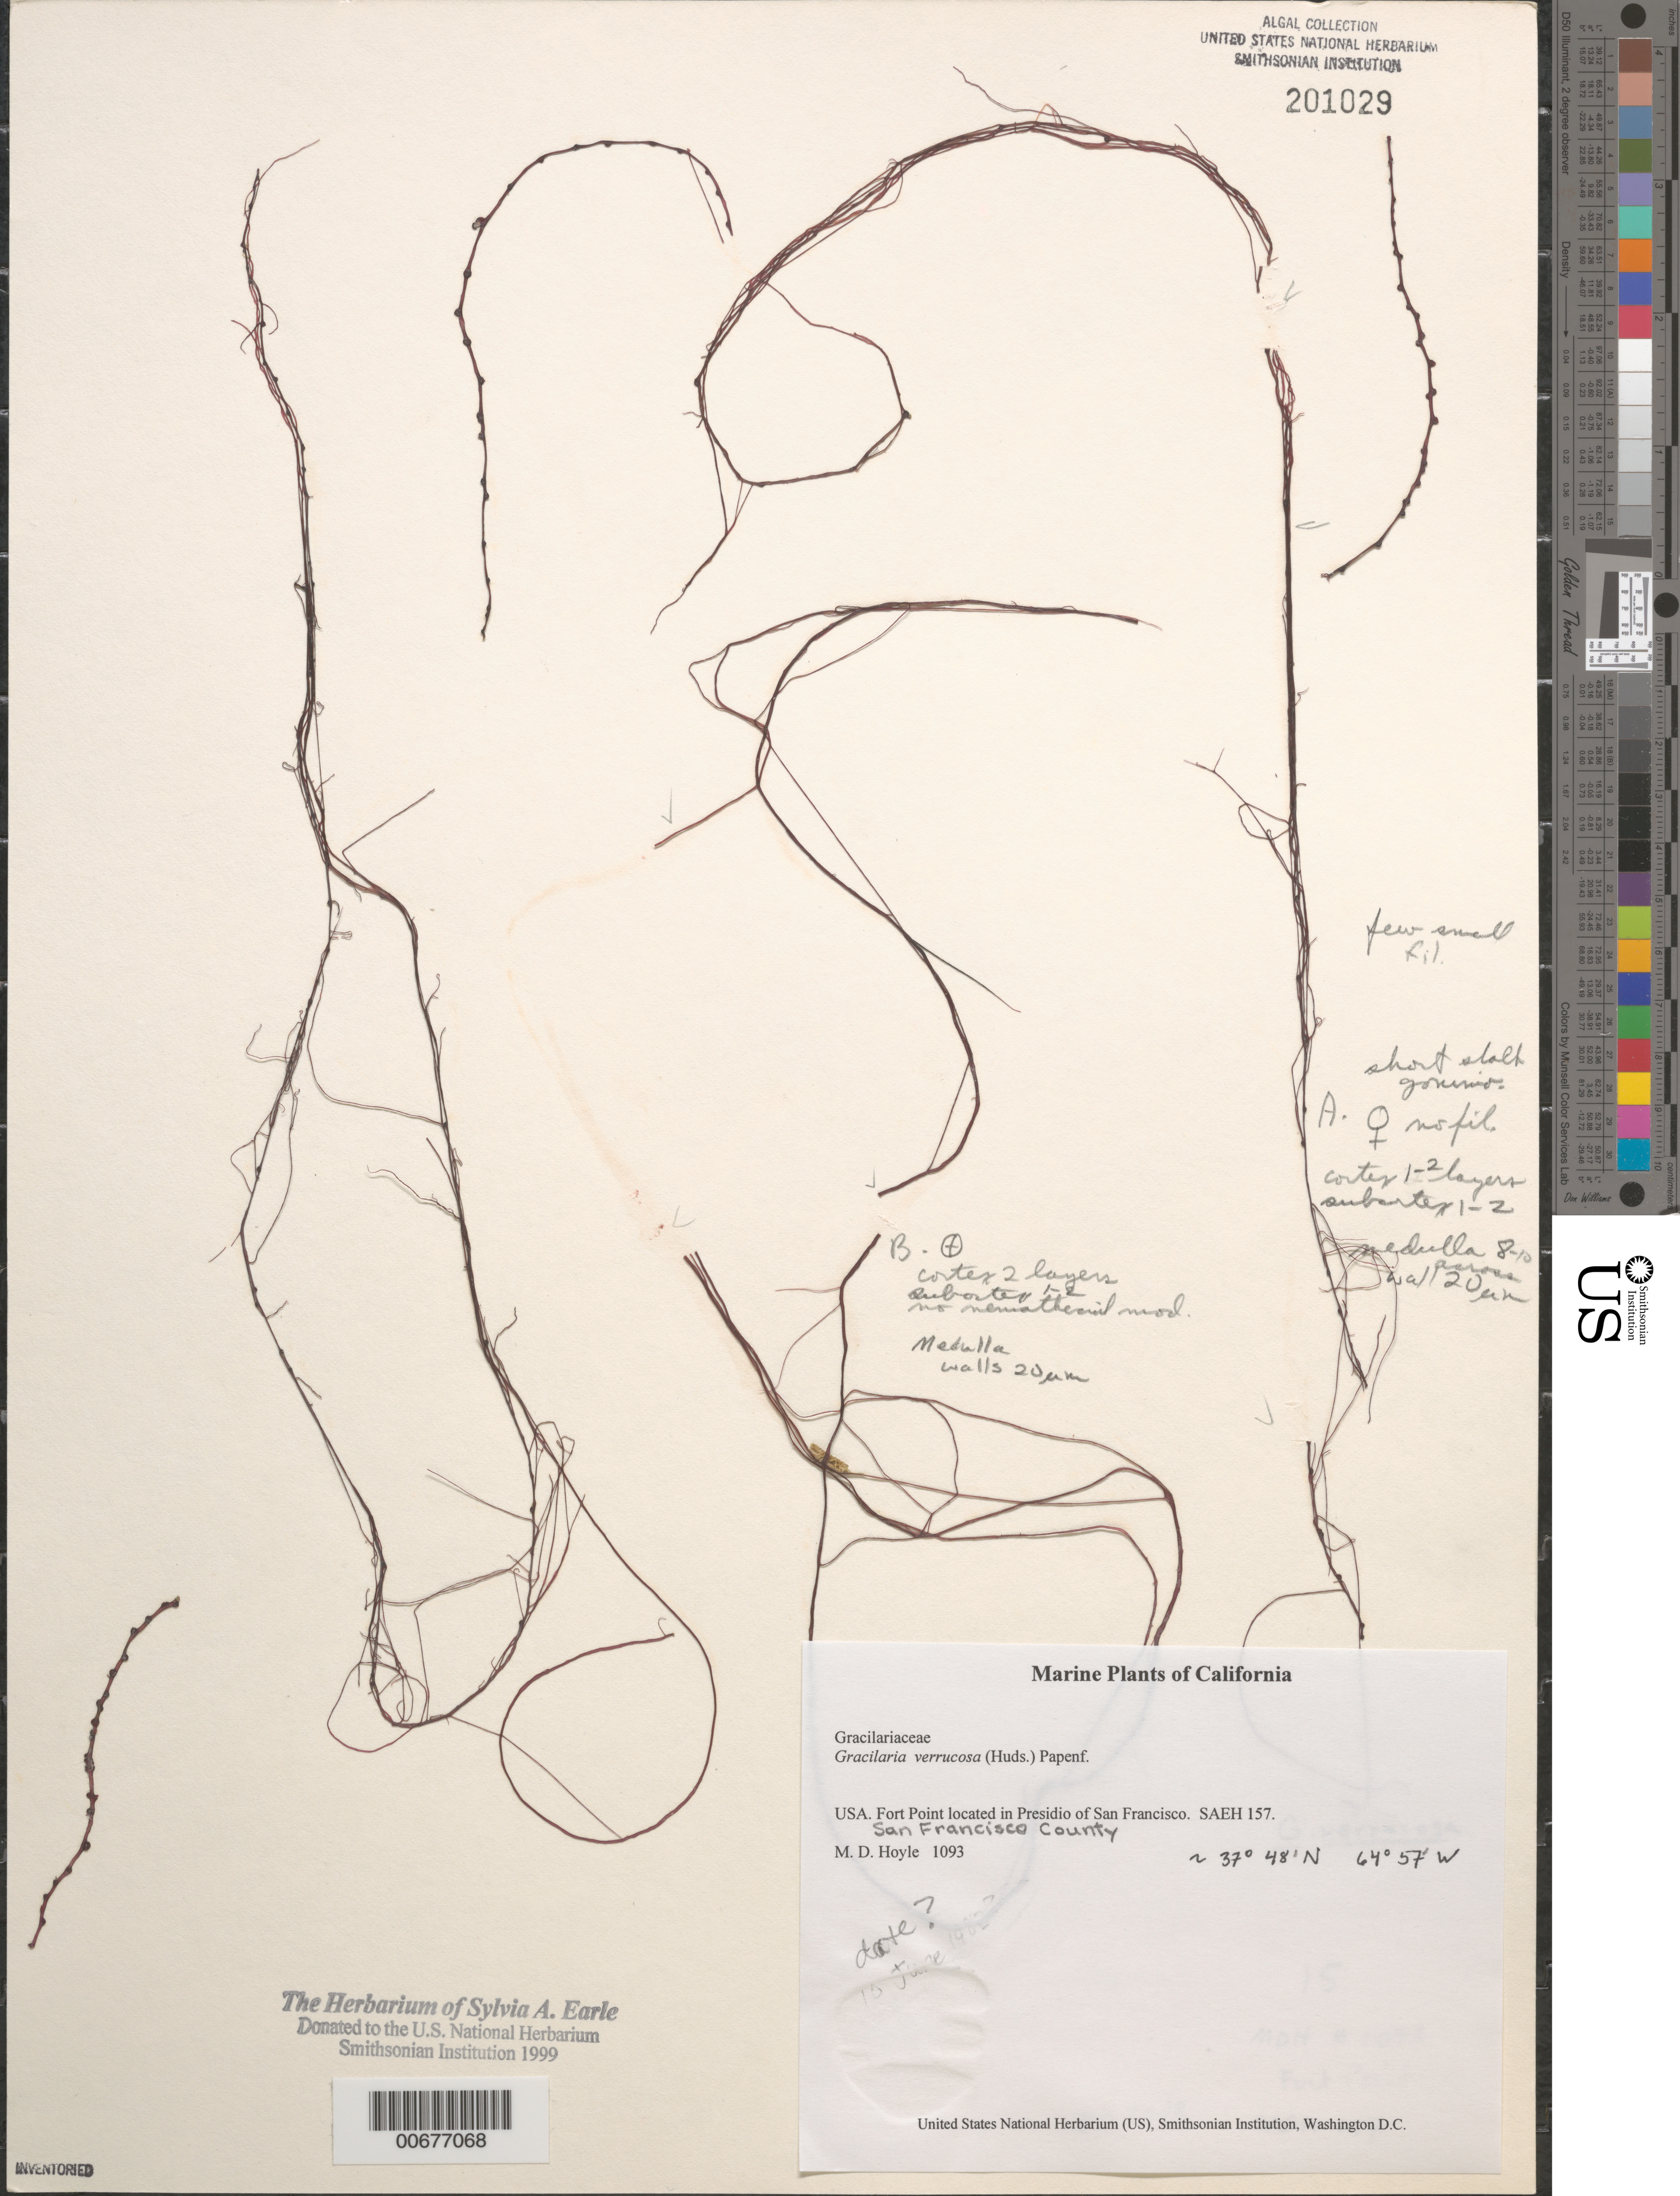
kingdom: Plantae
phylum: Rhodophyta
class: Florideophyceae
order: Gracilariales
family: Gracilariaceae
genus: Gracilariopsis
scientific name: Gracilariopsis longissima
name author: (S.G. Gmel.) Steentoft et al.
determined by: Algae name updating Project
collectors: M. Hoyle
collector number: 1093 & SAEH 157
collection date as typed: no date given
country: United States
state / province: California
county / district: San Francisco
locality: San Francisco, Fort Point, Presidio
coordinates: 37 48' N, 64 57' W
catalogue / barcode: US 201029